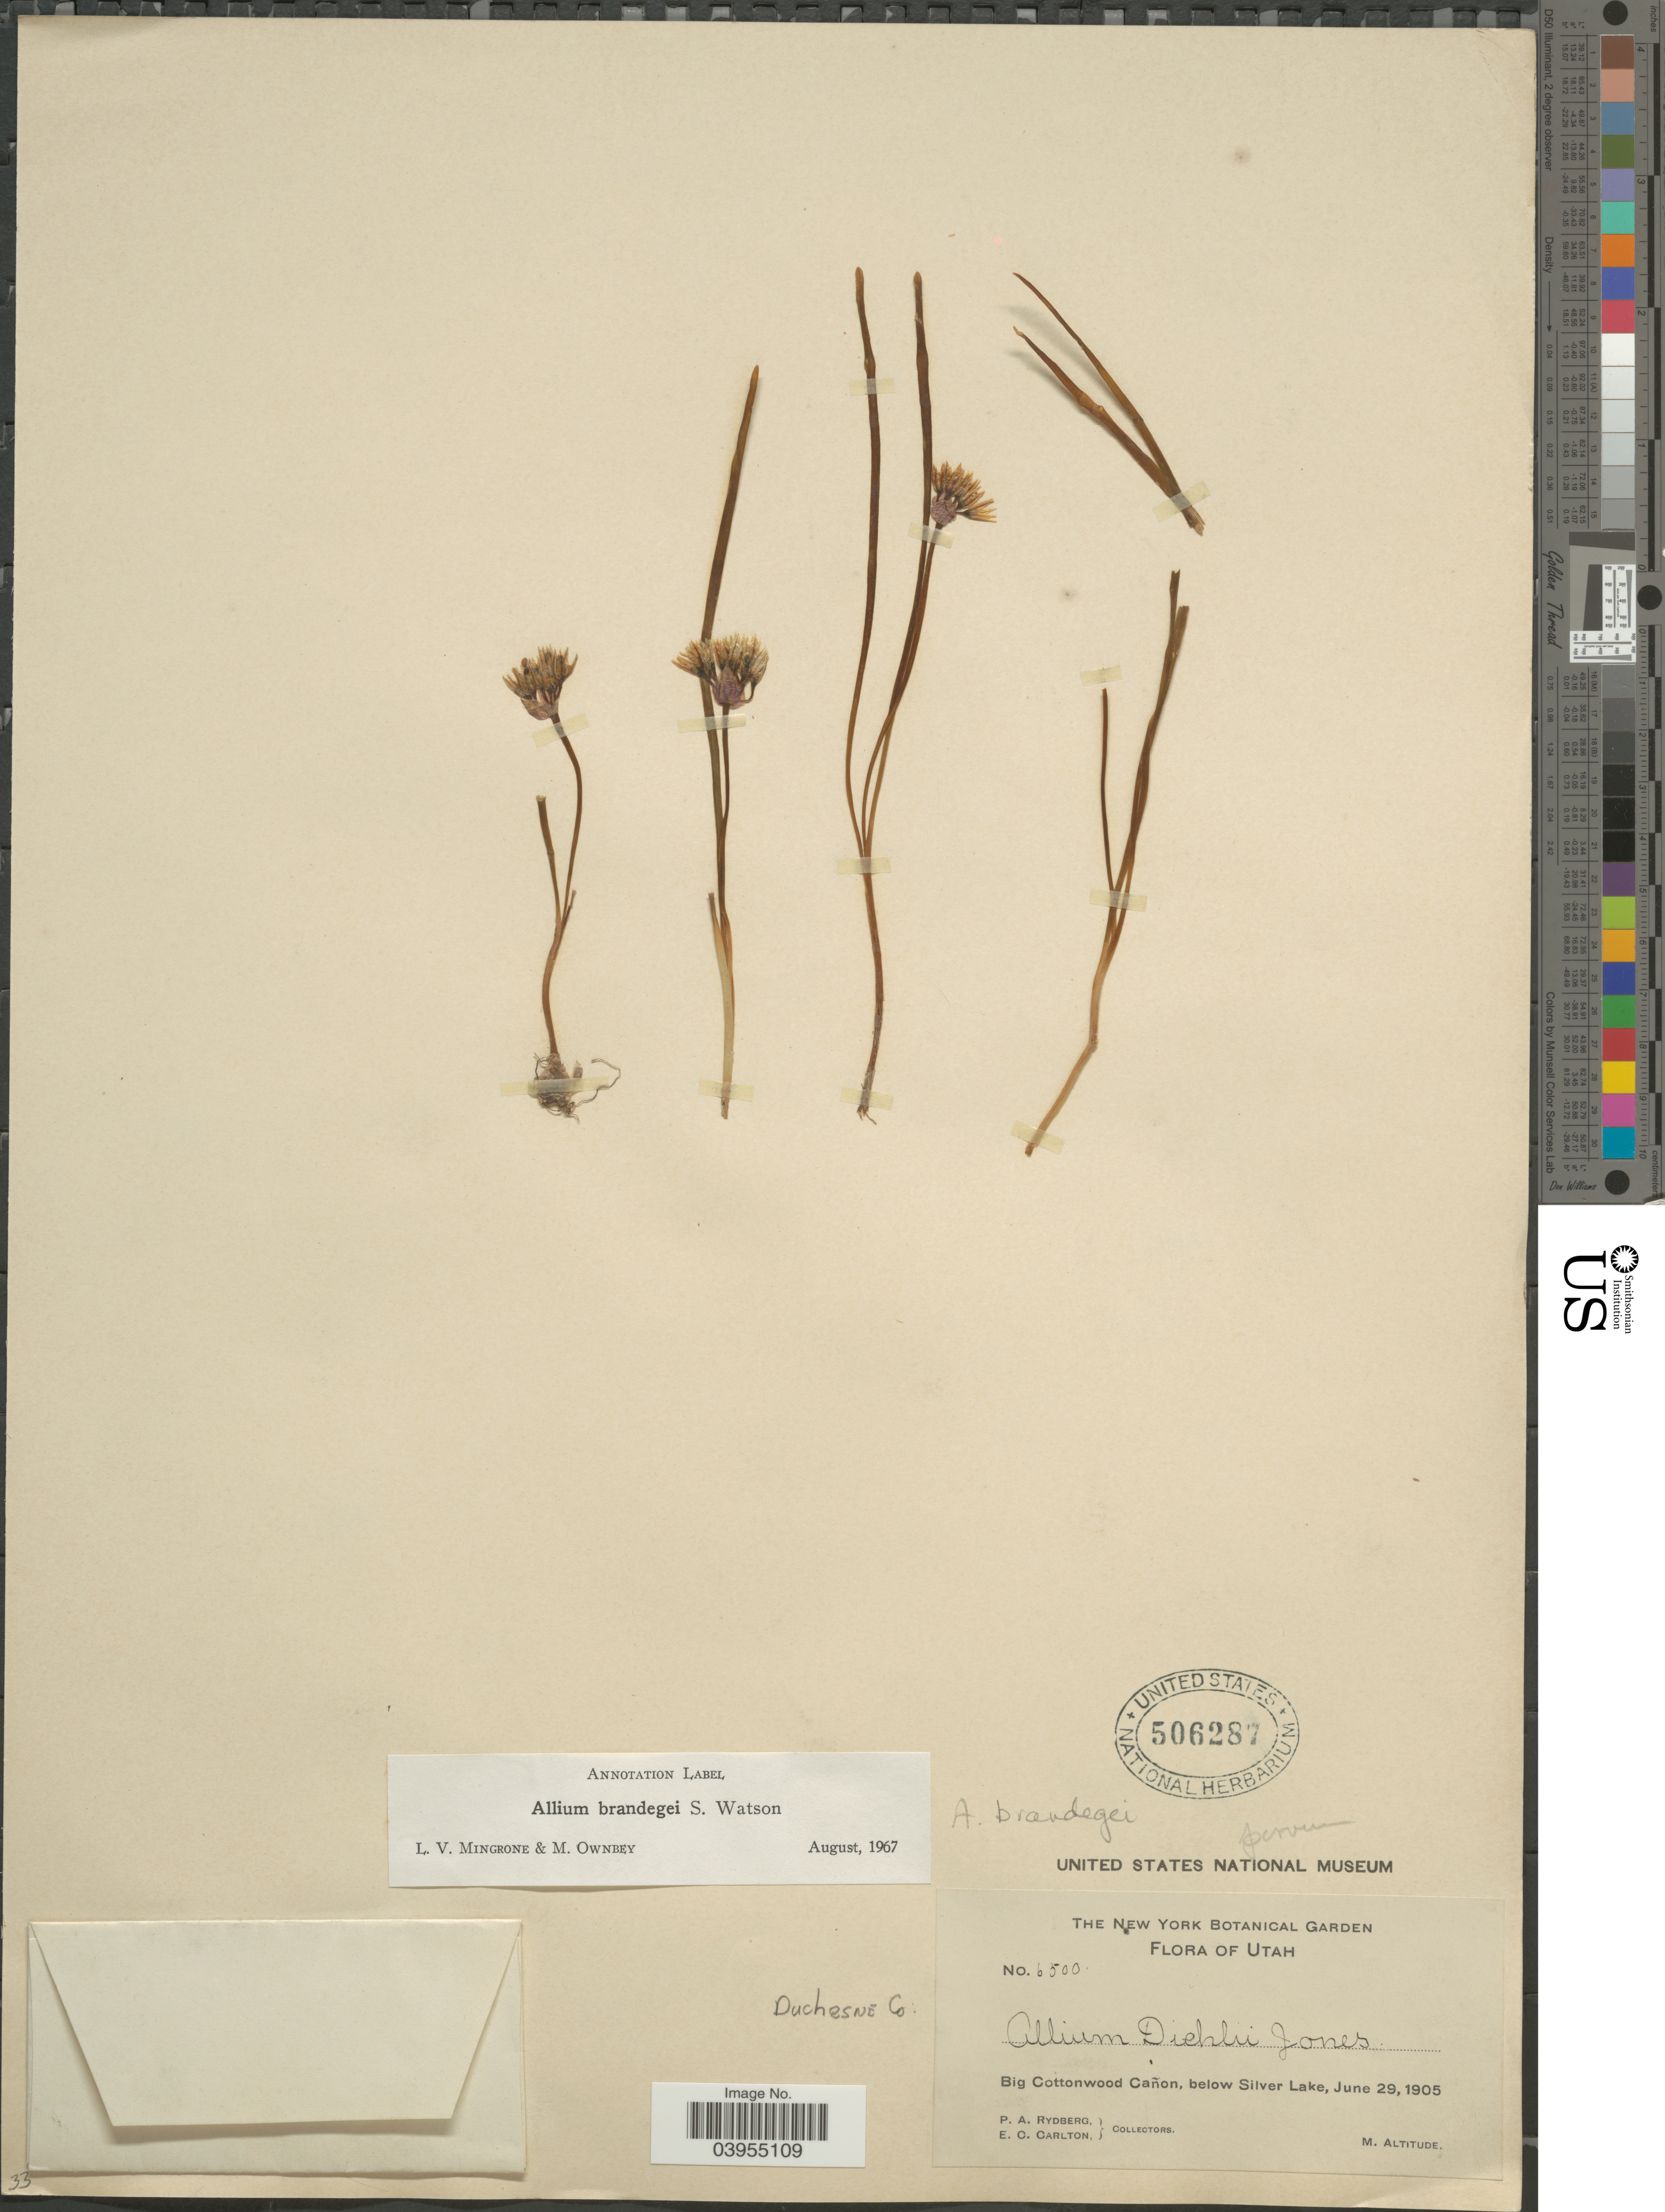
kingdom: Plantae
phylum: Tracheophyta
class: Liliopsida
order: Asparagales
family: Amaryllidaceae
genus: Allium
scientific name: Allium brandegeei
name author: S. Watson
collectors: P. A. Rydberg & E. Carlton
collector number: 6500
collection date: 1905-06-29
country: United States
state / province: Utah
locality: Big Cottonwood Cañon, below Silver Lake. Duchesne Co.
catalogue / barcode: US 506287